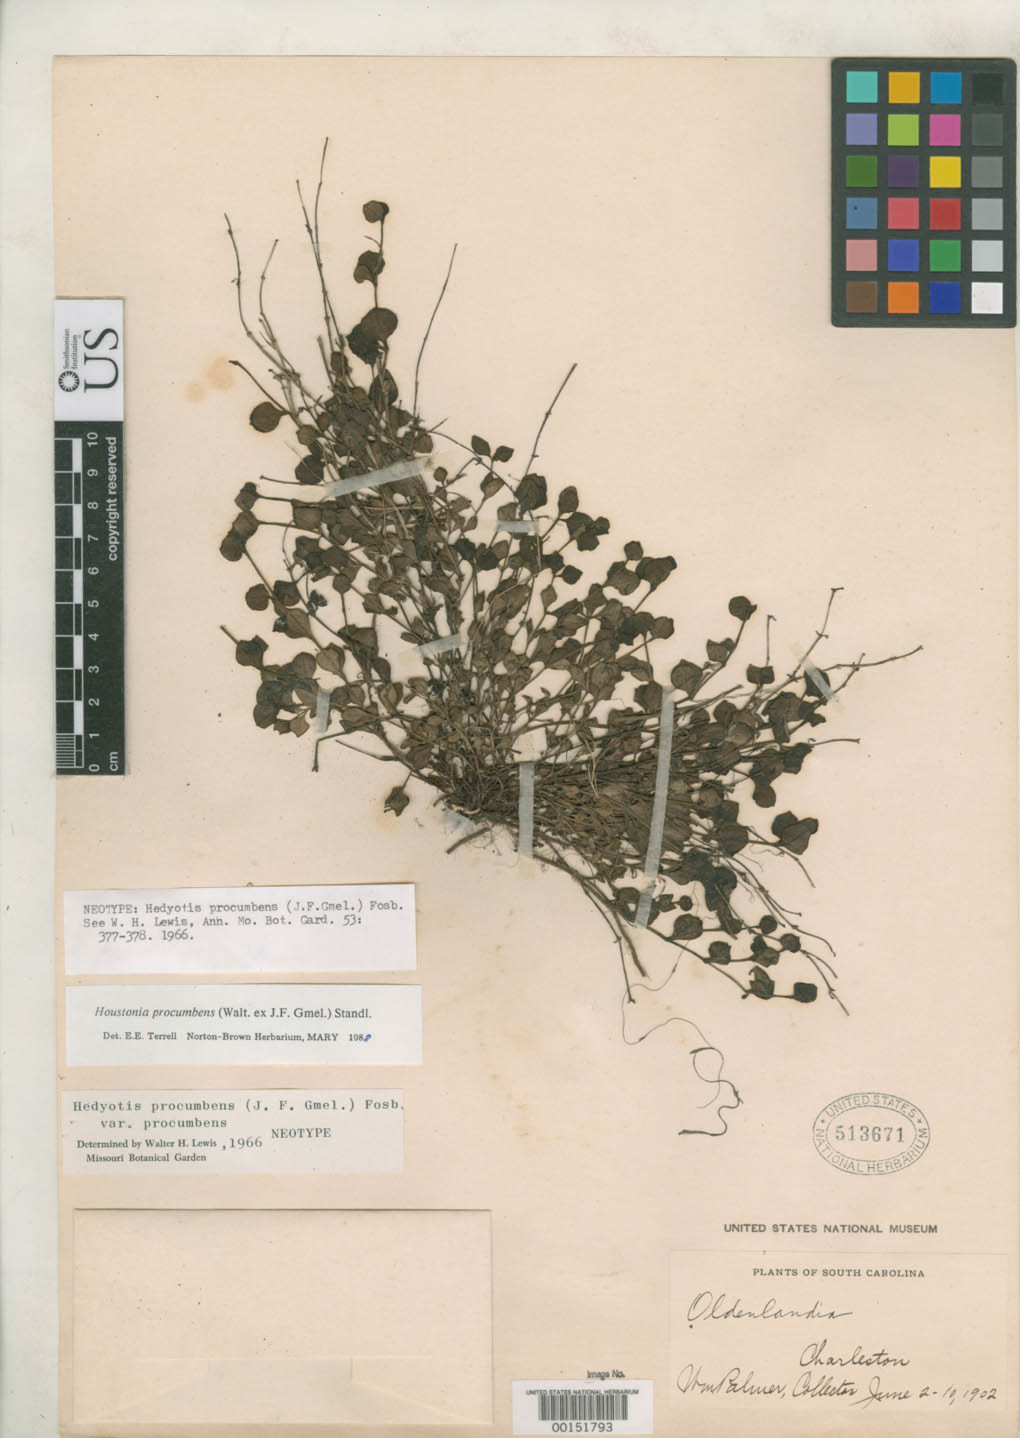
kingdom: Plantae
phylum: Tracheophyta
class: Magnoliopsida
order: Fabales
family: Fabaceae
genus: Poiretia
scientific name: Poiretia procumbens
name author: J.F. Gmel. in L.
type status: Neotype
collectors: W. Palmer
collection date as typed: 02 Jun 1902 to 10 Jun 1902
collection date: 1902-06-02/1902-06-10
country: United States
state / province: South Carolina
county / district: Charleston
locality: Charleston.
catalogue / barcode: US 513671